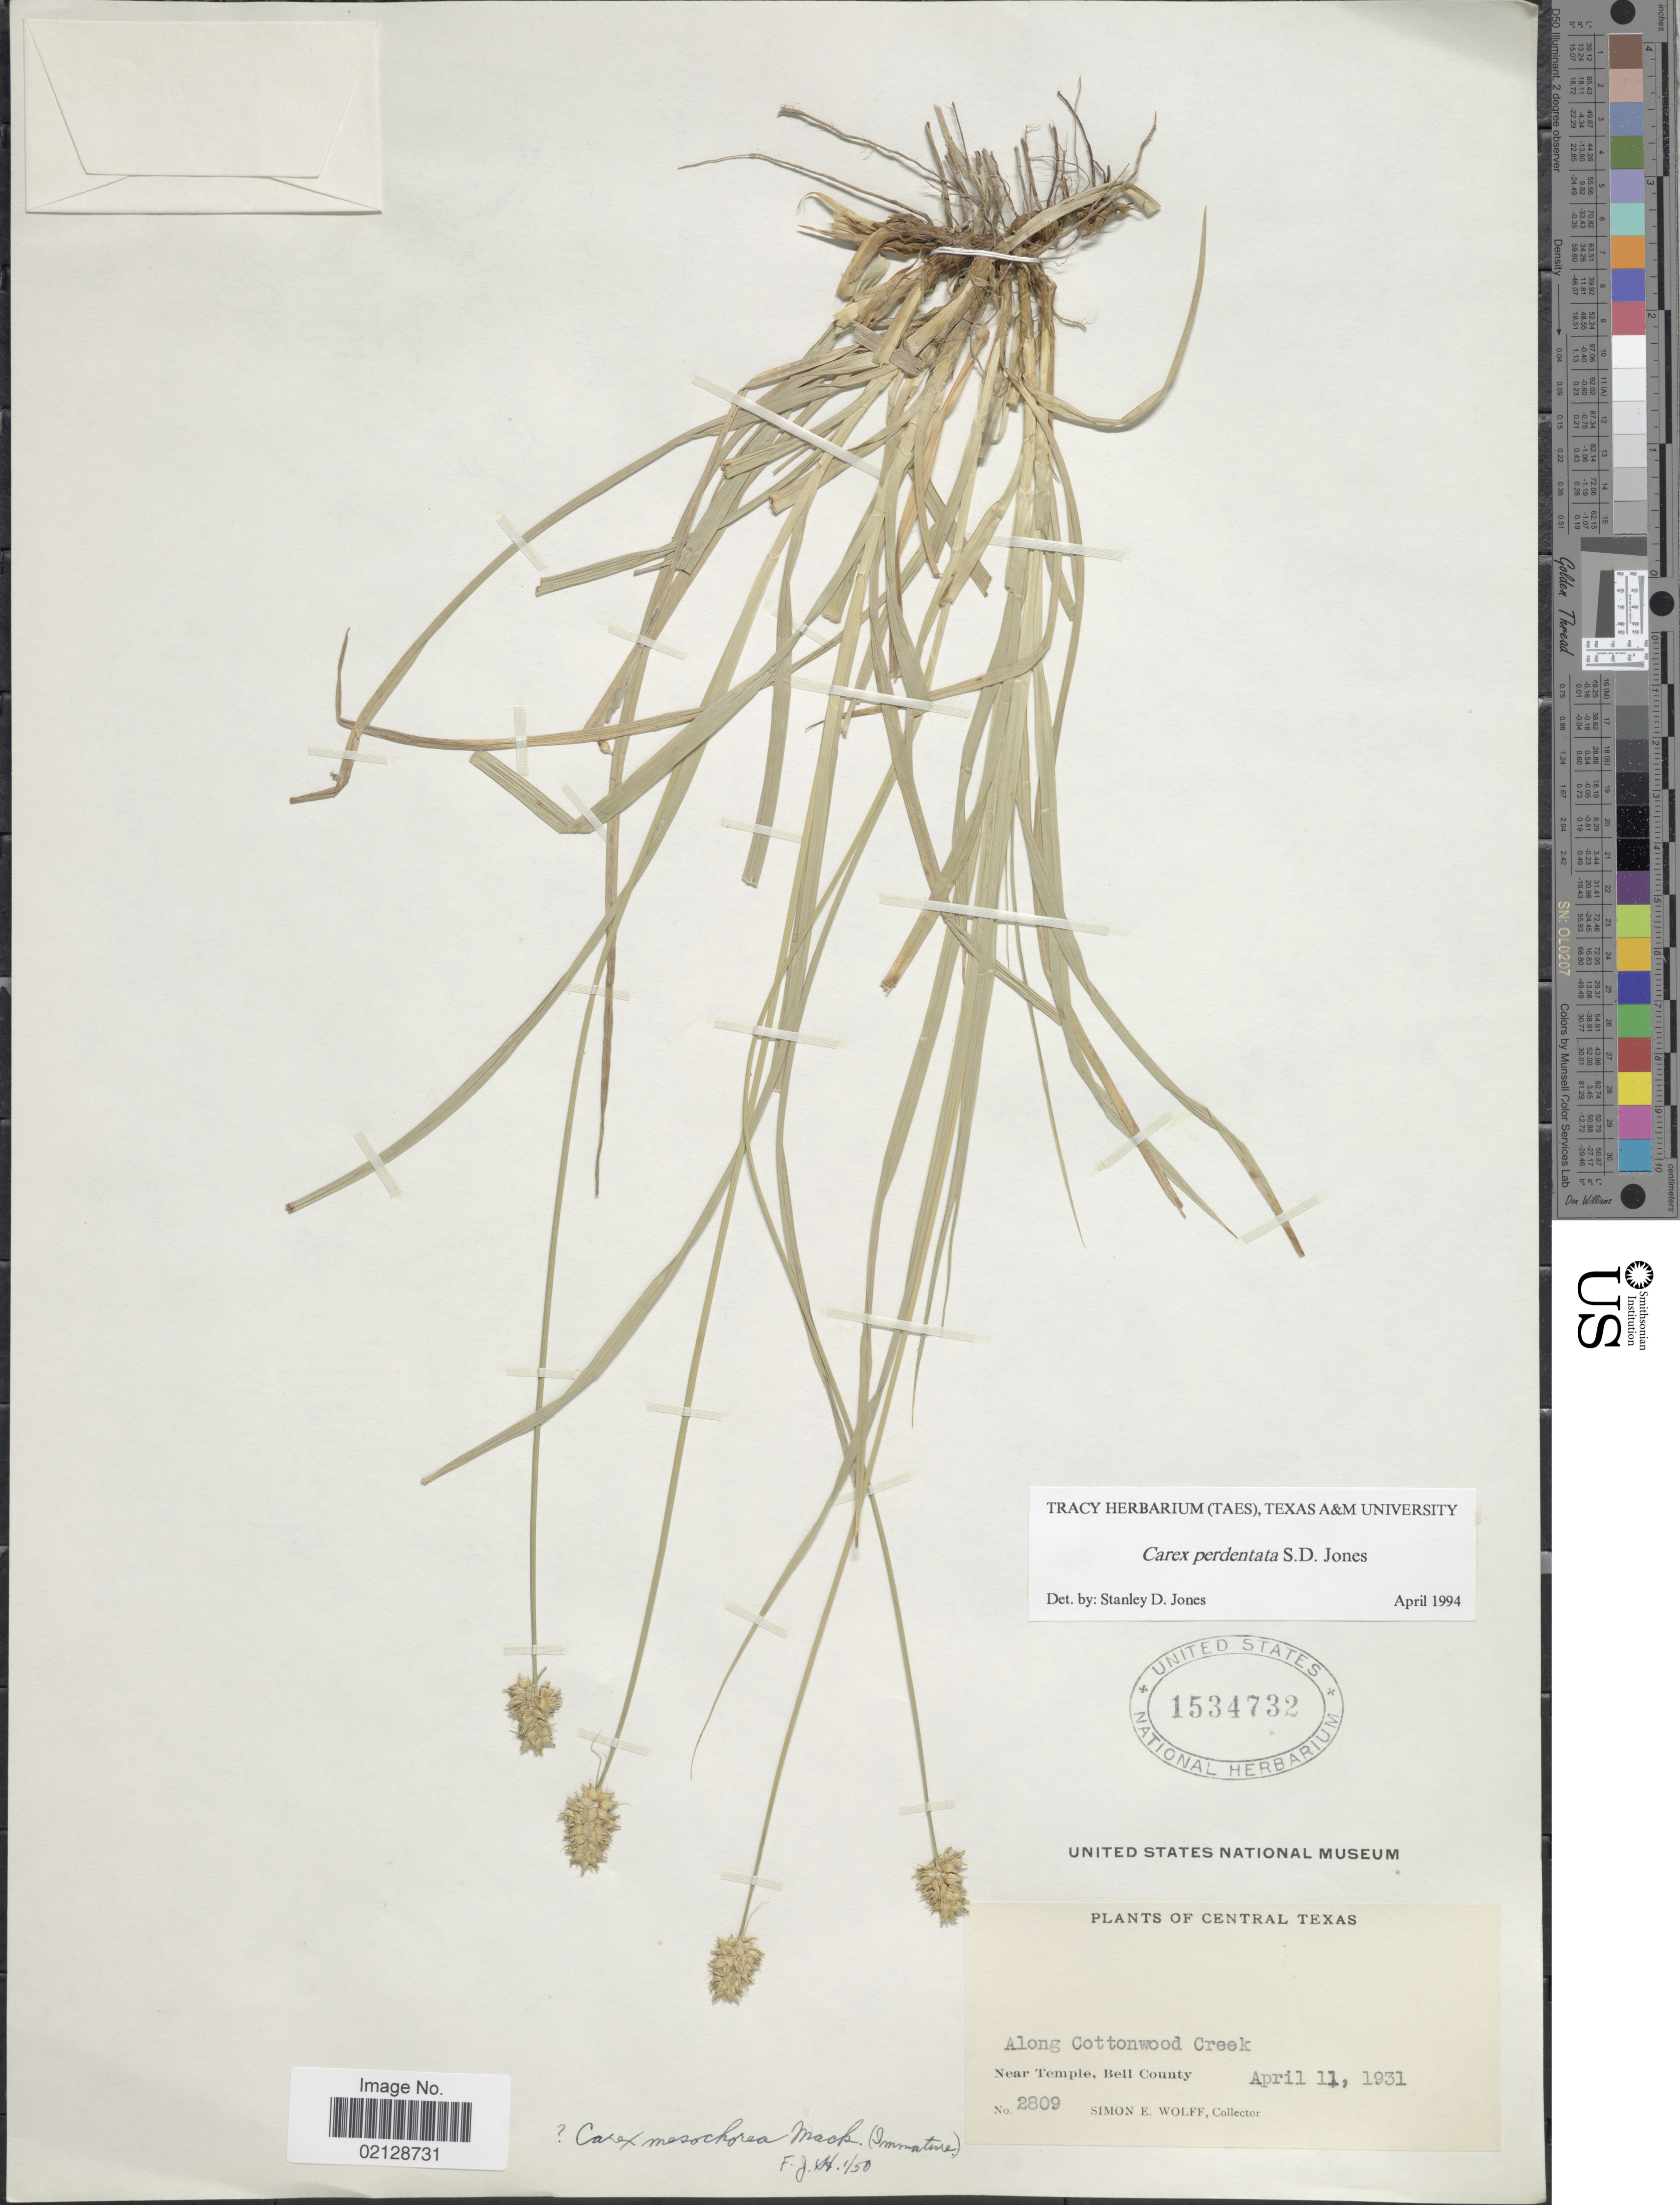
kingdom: Plantae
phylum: Tracheophyta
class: Liliopsida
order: Poales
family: Cyperaceae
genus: Carex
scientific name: Carex perdentata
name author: S.D. Jones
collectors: S. E. Wolff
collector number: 2809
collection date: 1931-04-11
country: United States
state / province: Texas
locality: Central Texas, Along Cottonwood Creek, Near Temple, Bell County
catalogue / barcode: US 1534732